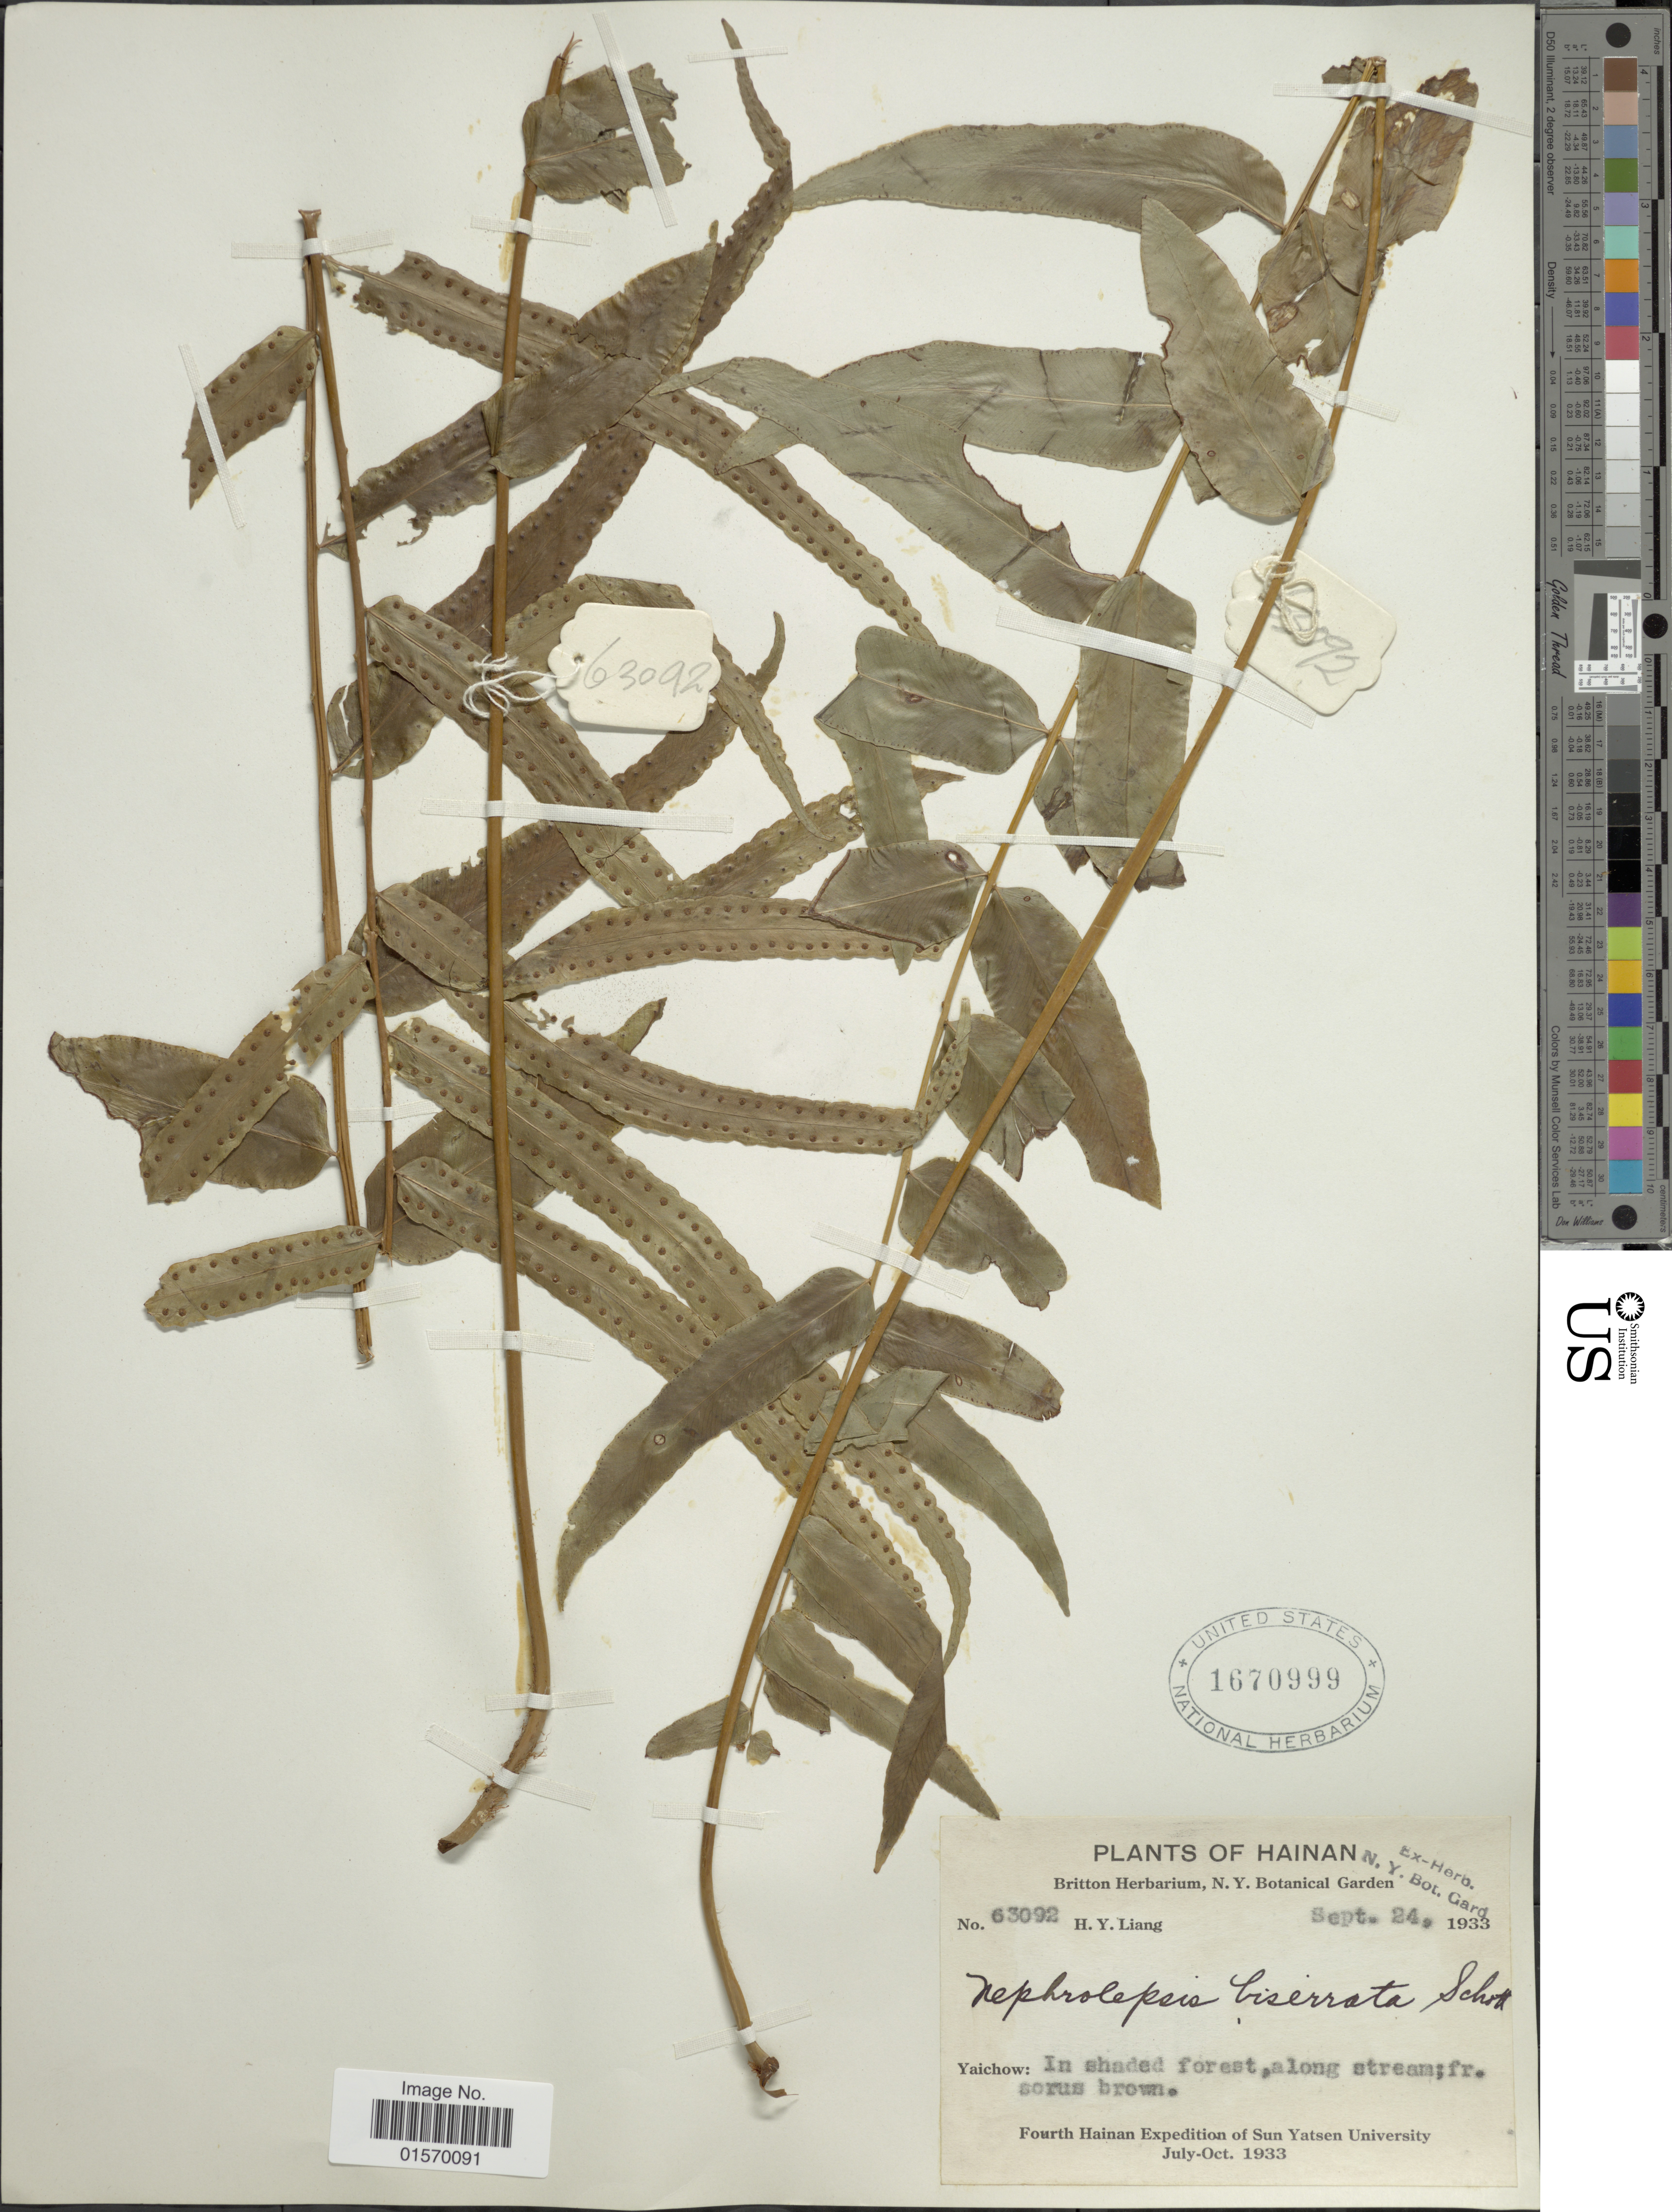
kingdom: Plantae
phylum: Tracheophyta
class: Polypodiopsida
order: Polypodiales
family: Nephrolepidaceae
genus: Nephrolepis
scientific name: Nephrolepis biserrata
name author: (Sw.) Schott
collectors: H. Y. Liang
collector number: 63092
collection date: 1933-09-24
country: China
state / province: Hainan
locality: Yaichow: In shaded forest, along stream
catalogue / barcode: US 1670999